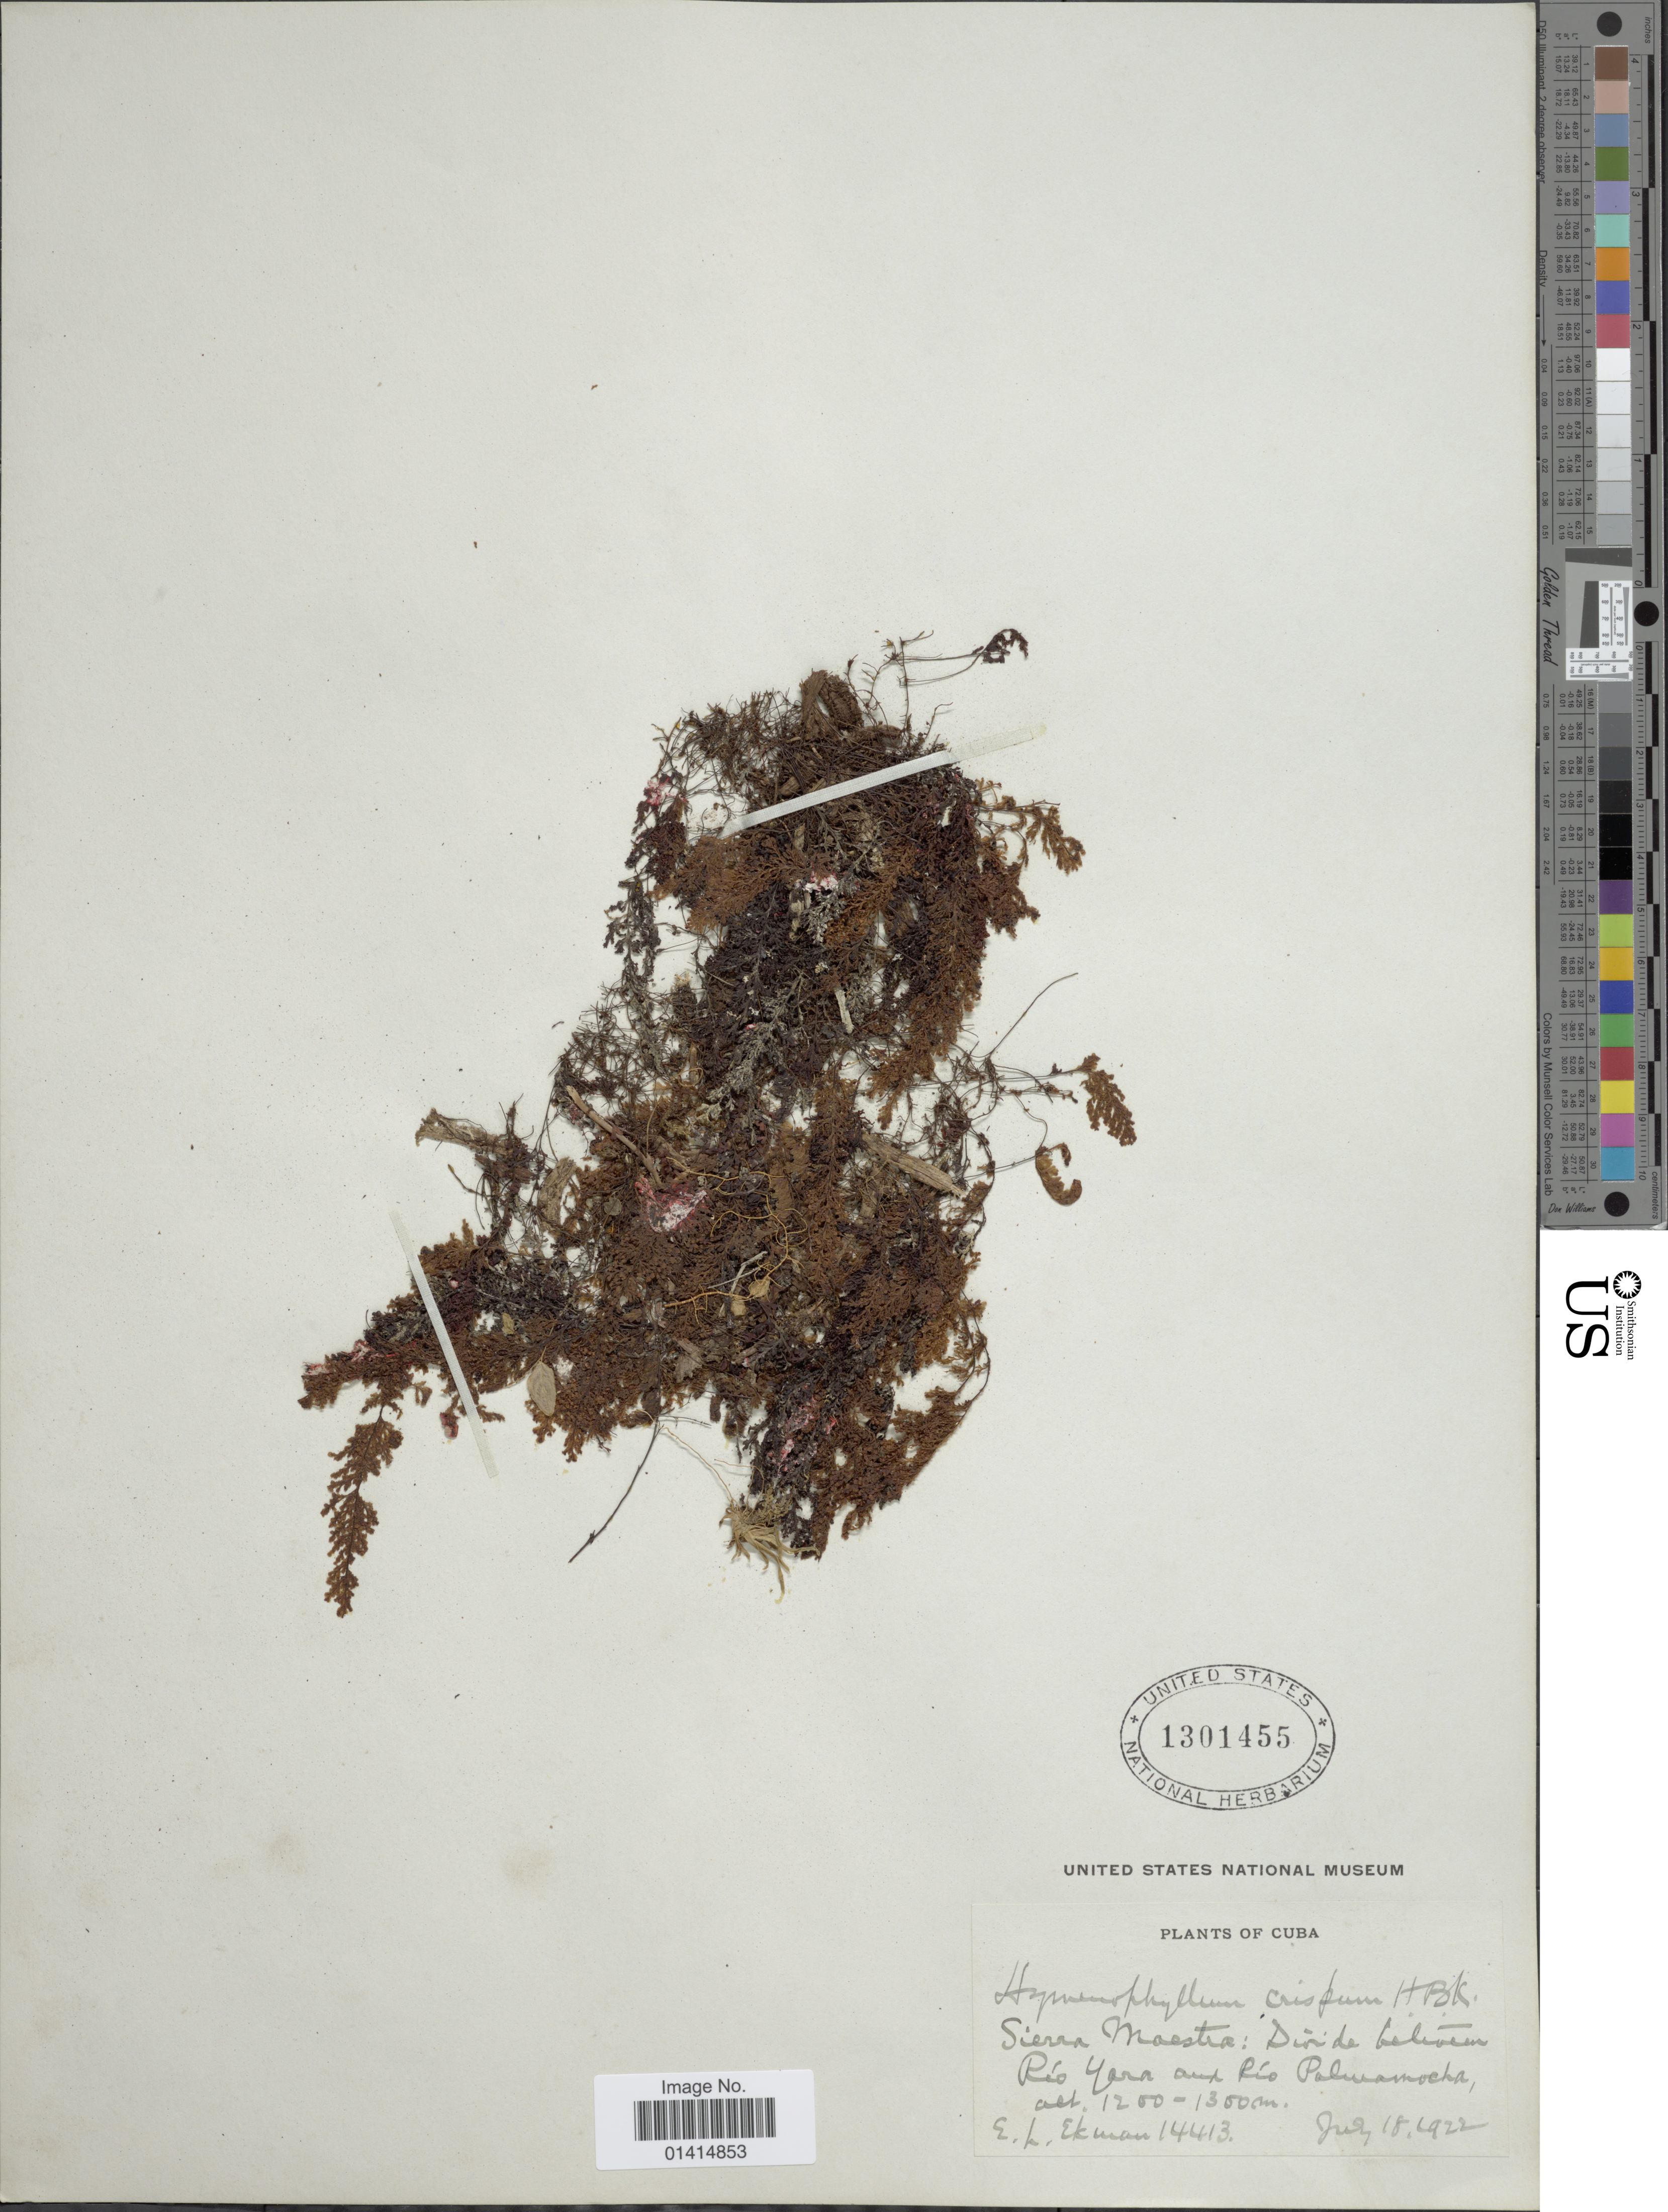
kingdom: Plantae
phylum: Tracheophyta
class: Polypodiopsida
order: Hymenophyllales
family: Hymenophyllaceae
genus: Hymenophyllum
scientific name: Hymenophyllum contortum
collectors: E. L. Ekman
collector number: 14413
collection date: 1922-07-18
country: Cuba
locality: Sierra Maestra: Divide between Río Yara and Río Palma Mocha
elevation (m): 1200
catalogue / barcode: US 1301455